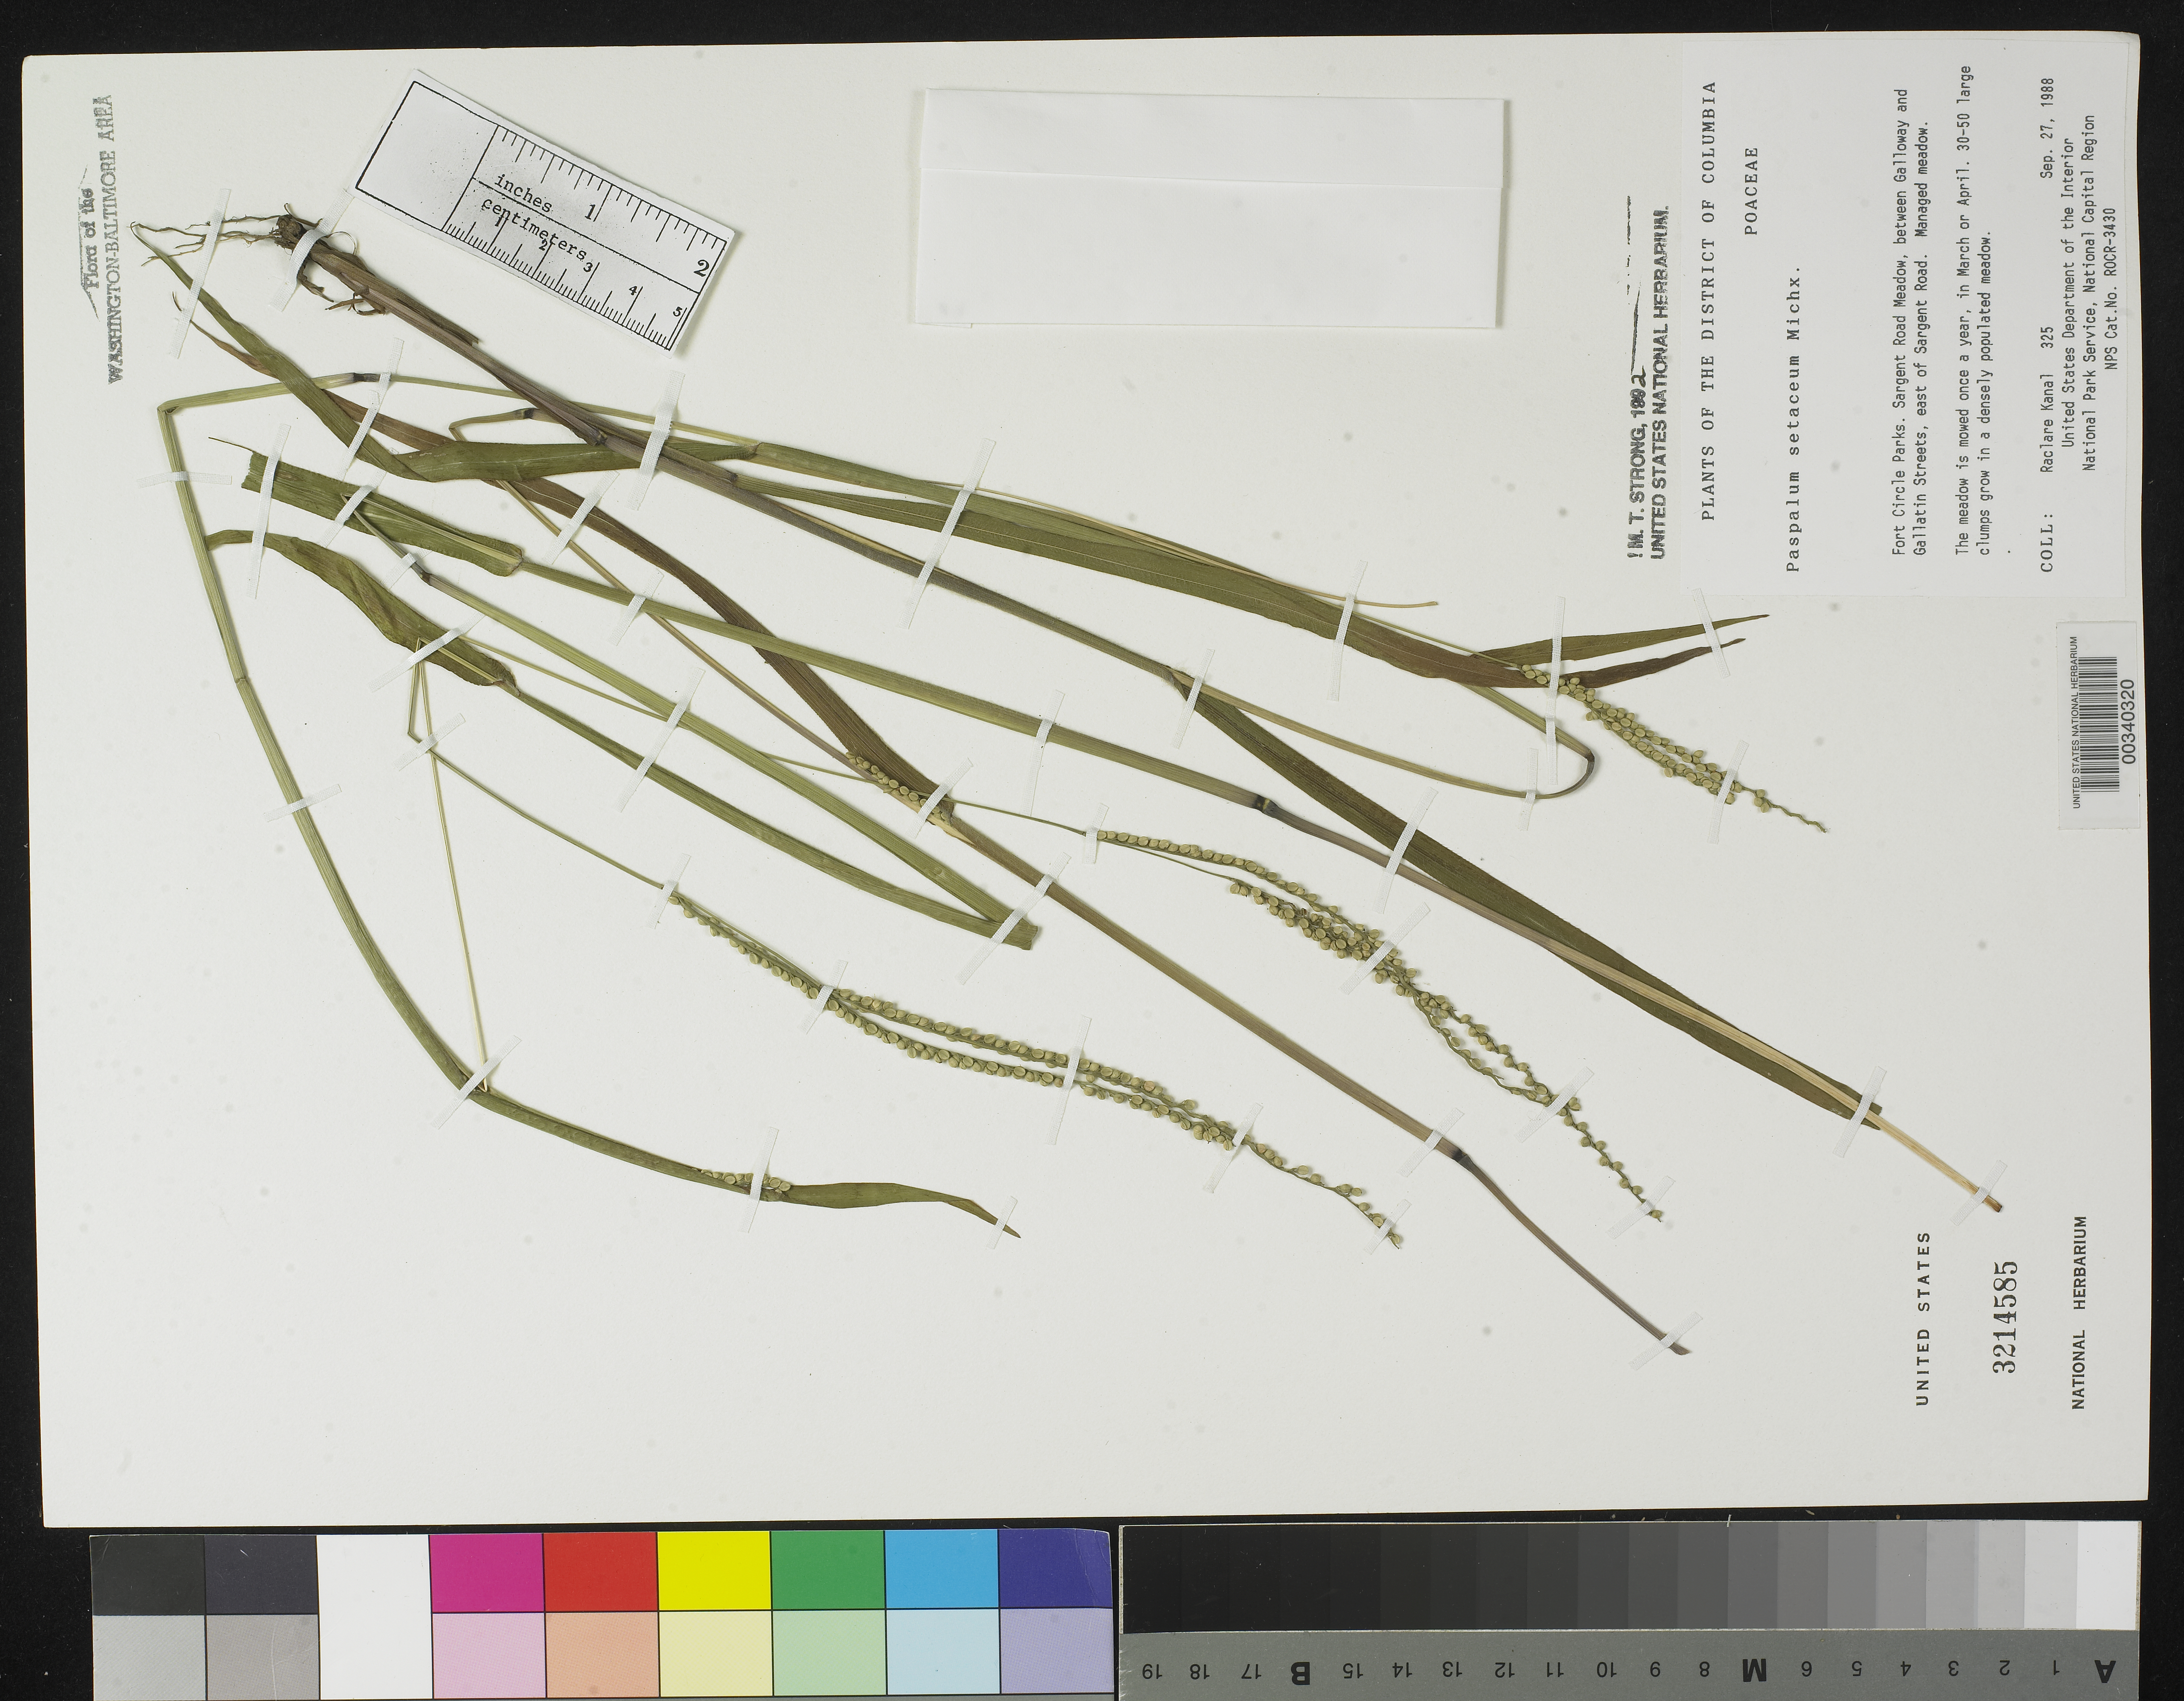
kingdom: Plantae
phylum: Tracheophyta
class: Liliopsida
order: Poales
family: Poaceae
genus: Paspalum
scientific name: Paspalum setaceum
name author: Michx.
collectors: R. Kanal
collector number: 325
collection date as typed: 27 Sep 1988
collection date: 1988-09-27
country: United States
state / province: District of Columbia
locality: Fort Circle Parks. Sargent Road meadow, between Galloway and Gallatin Streets, E Sargent road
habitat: Managed meadow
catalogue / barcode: US 3214585